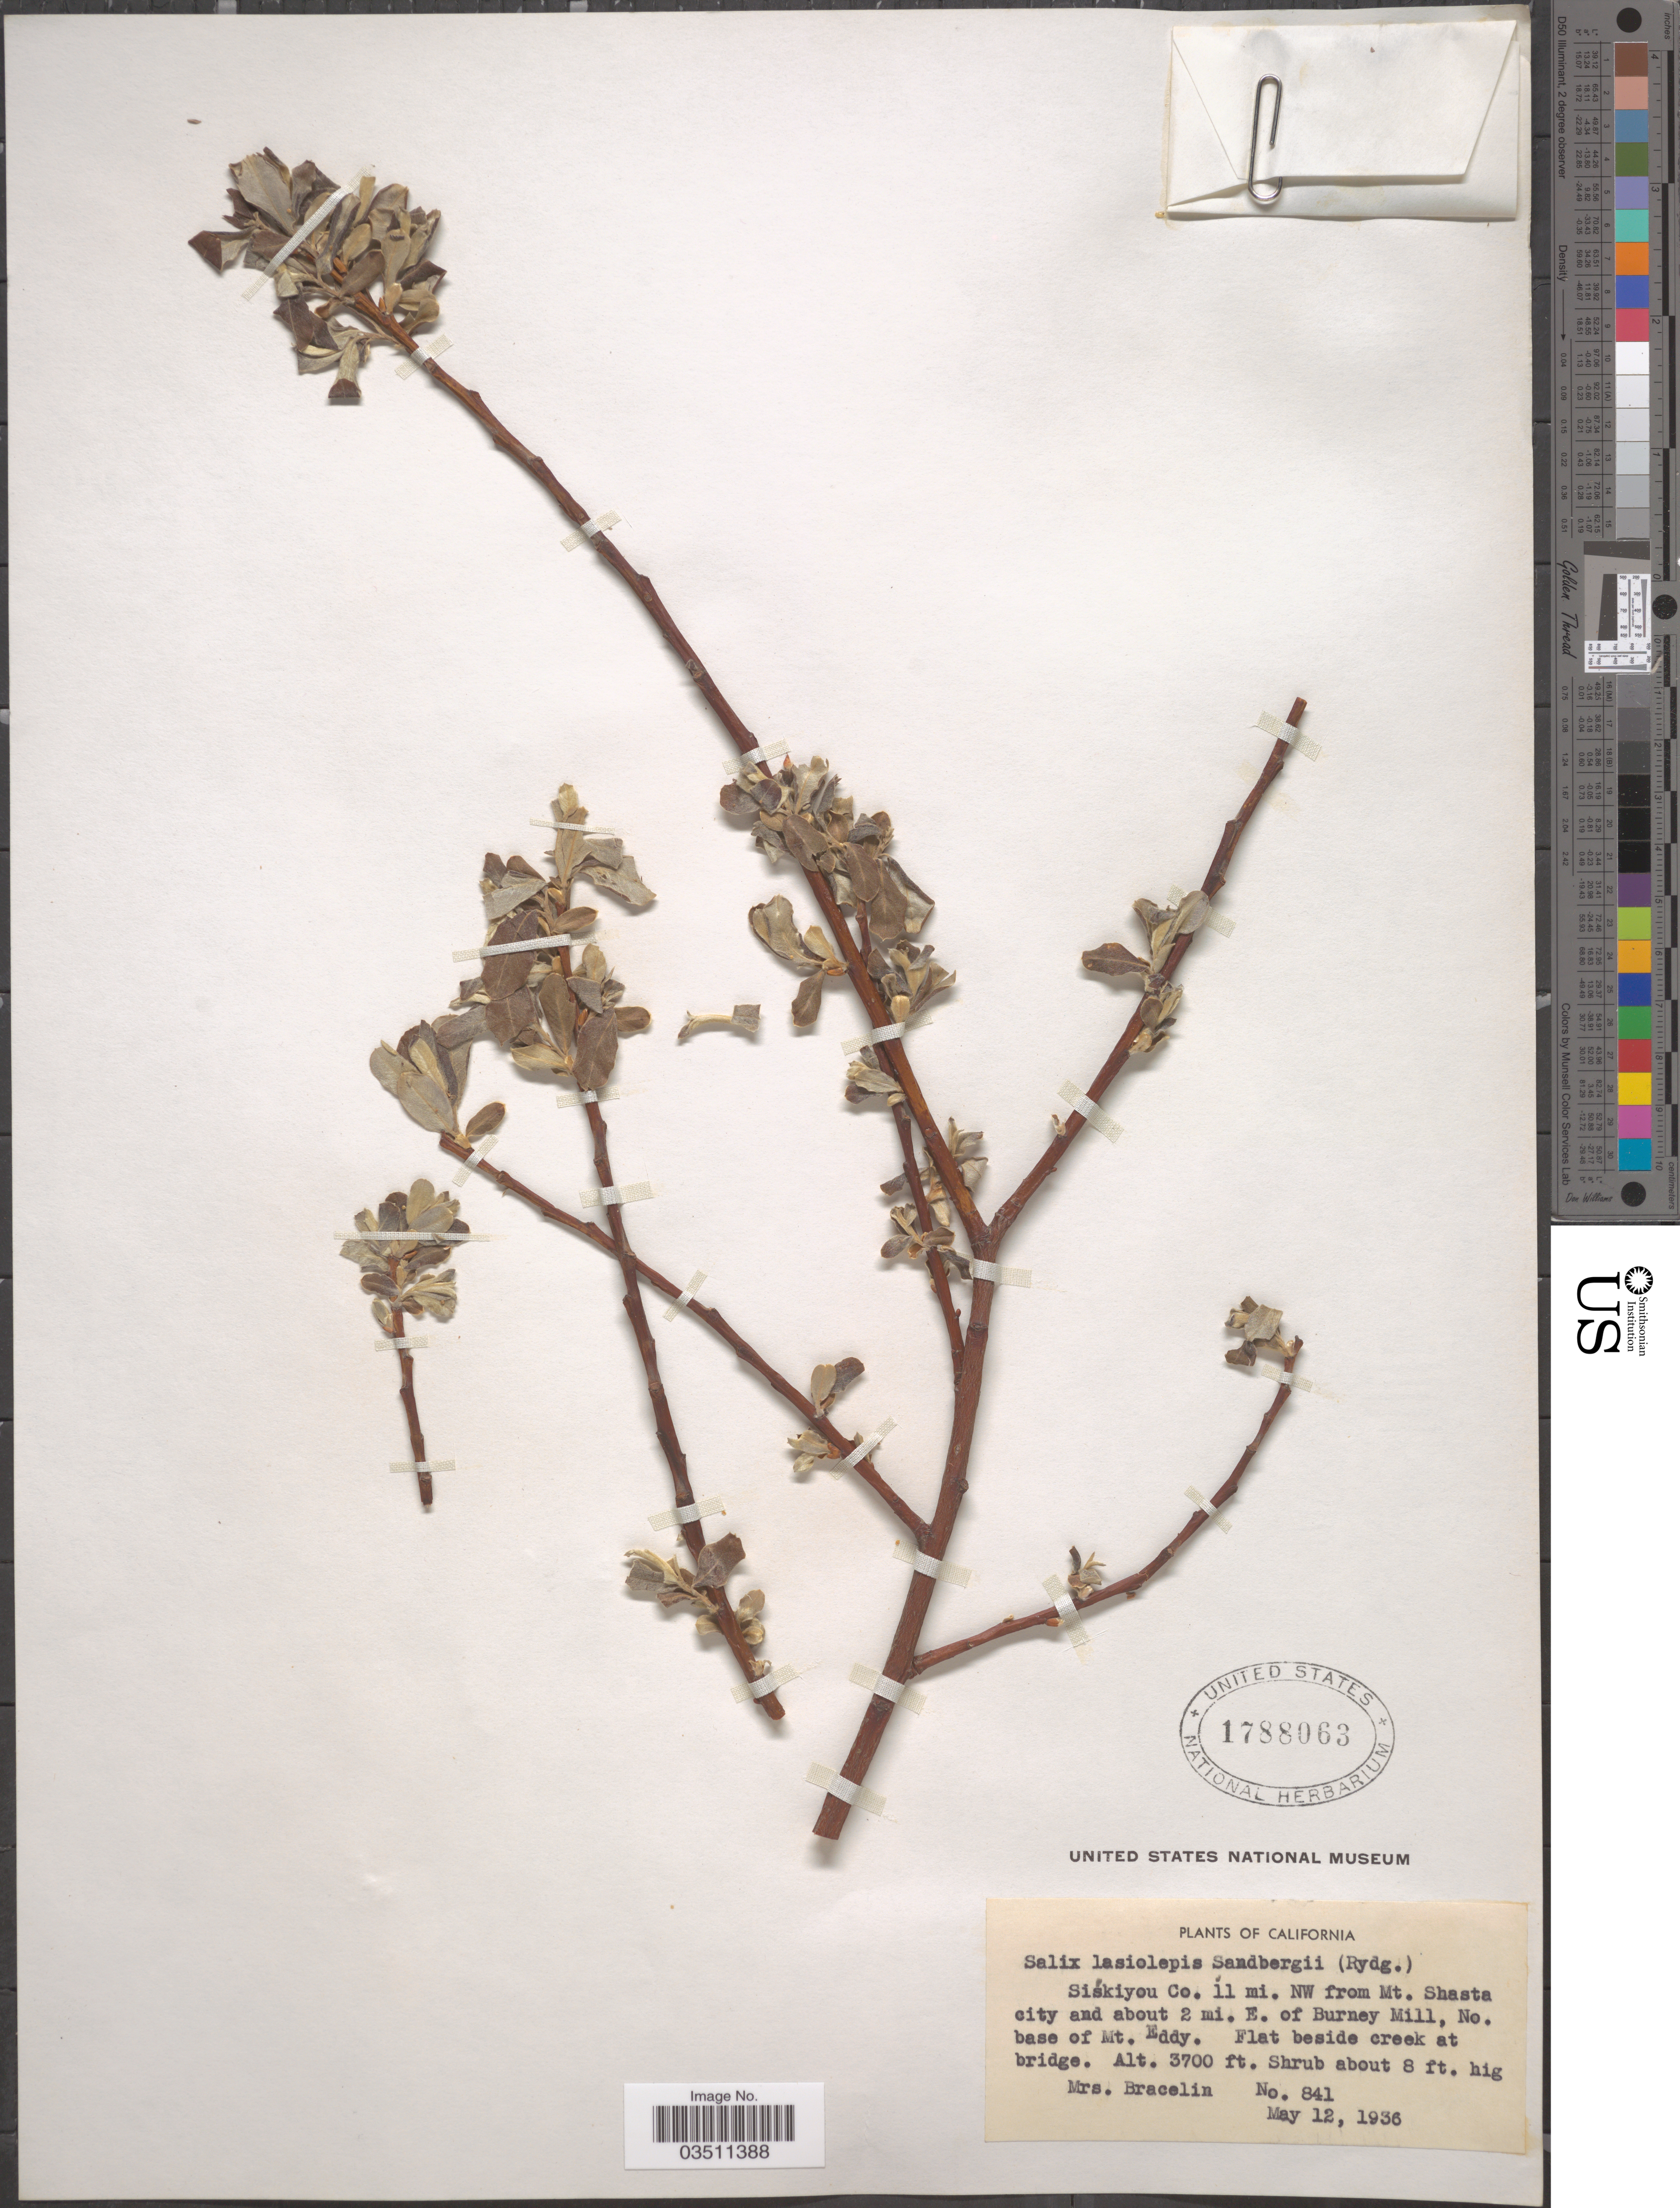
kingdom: Plantae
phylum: Tracheophyta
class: Magnoliopsida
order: Malpighiales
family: Salicaceae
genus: Salix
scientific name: Salix lasiolepis var. sandbergii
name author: (Rydb.) C.R. Ball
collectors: Bracelin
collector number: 841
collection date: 1936-05-12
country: United States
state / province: California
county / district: Siskiyou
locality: Siskiyou Co. 11 mi. NW from Mt. Shasta city and about 2 mi. E. of Burney Mill, No. base of Mt. Eddy. Flat beside creek at bridge.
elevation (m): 1128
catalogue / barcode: US 1788063